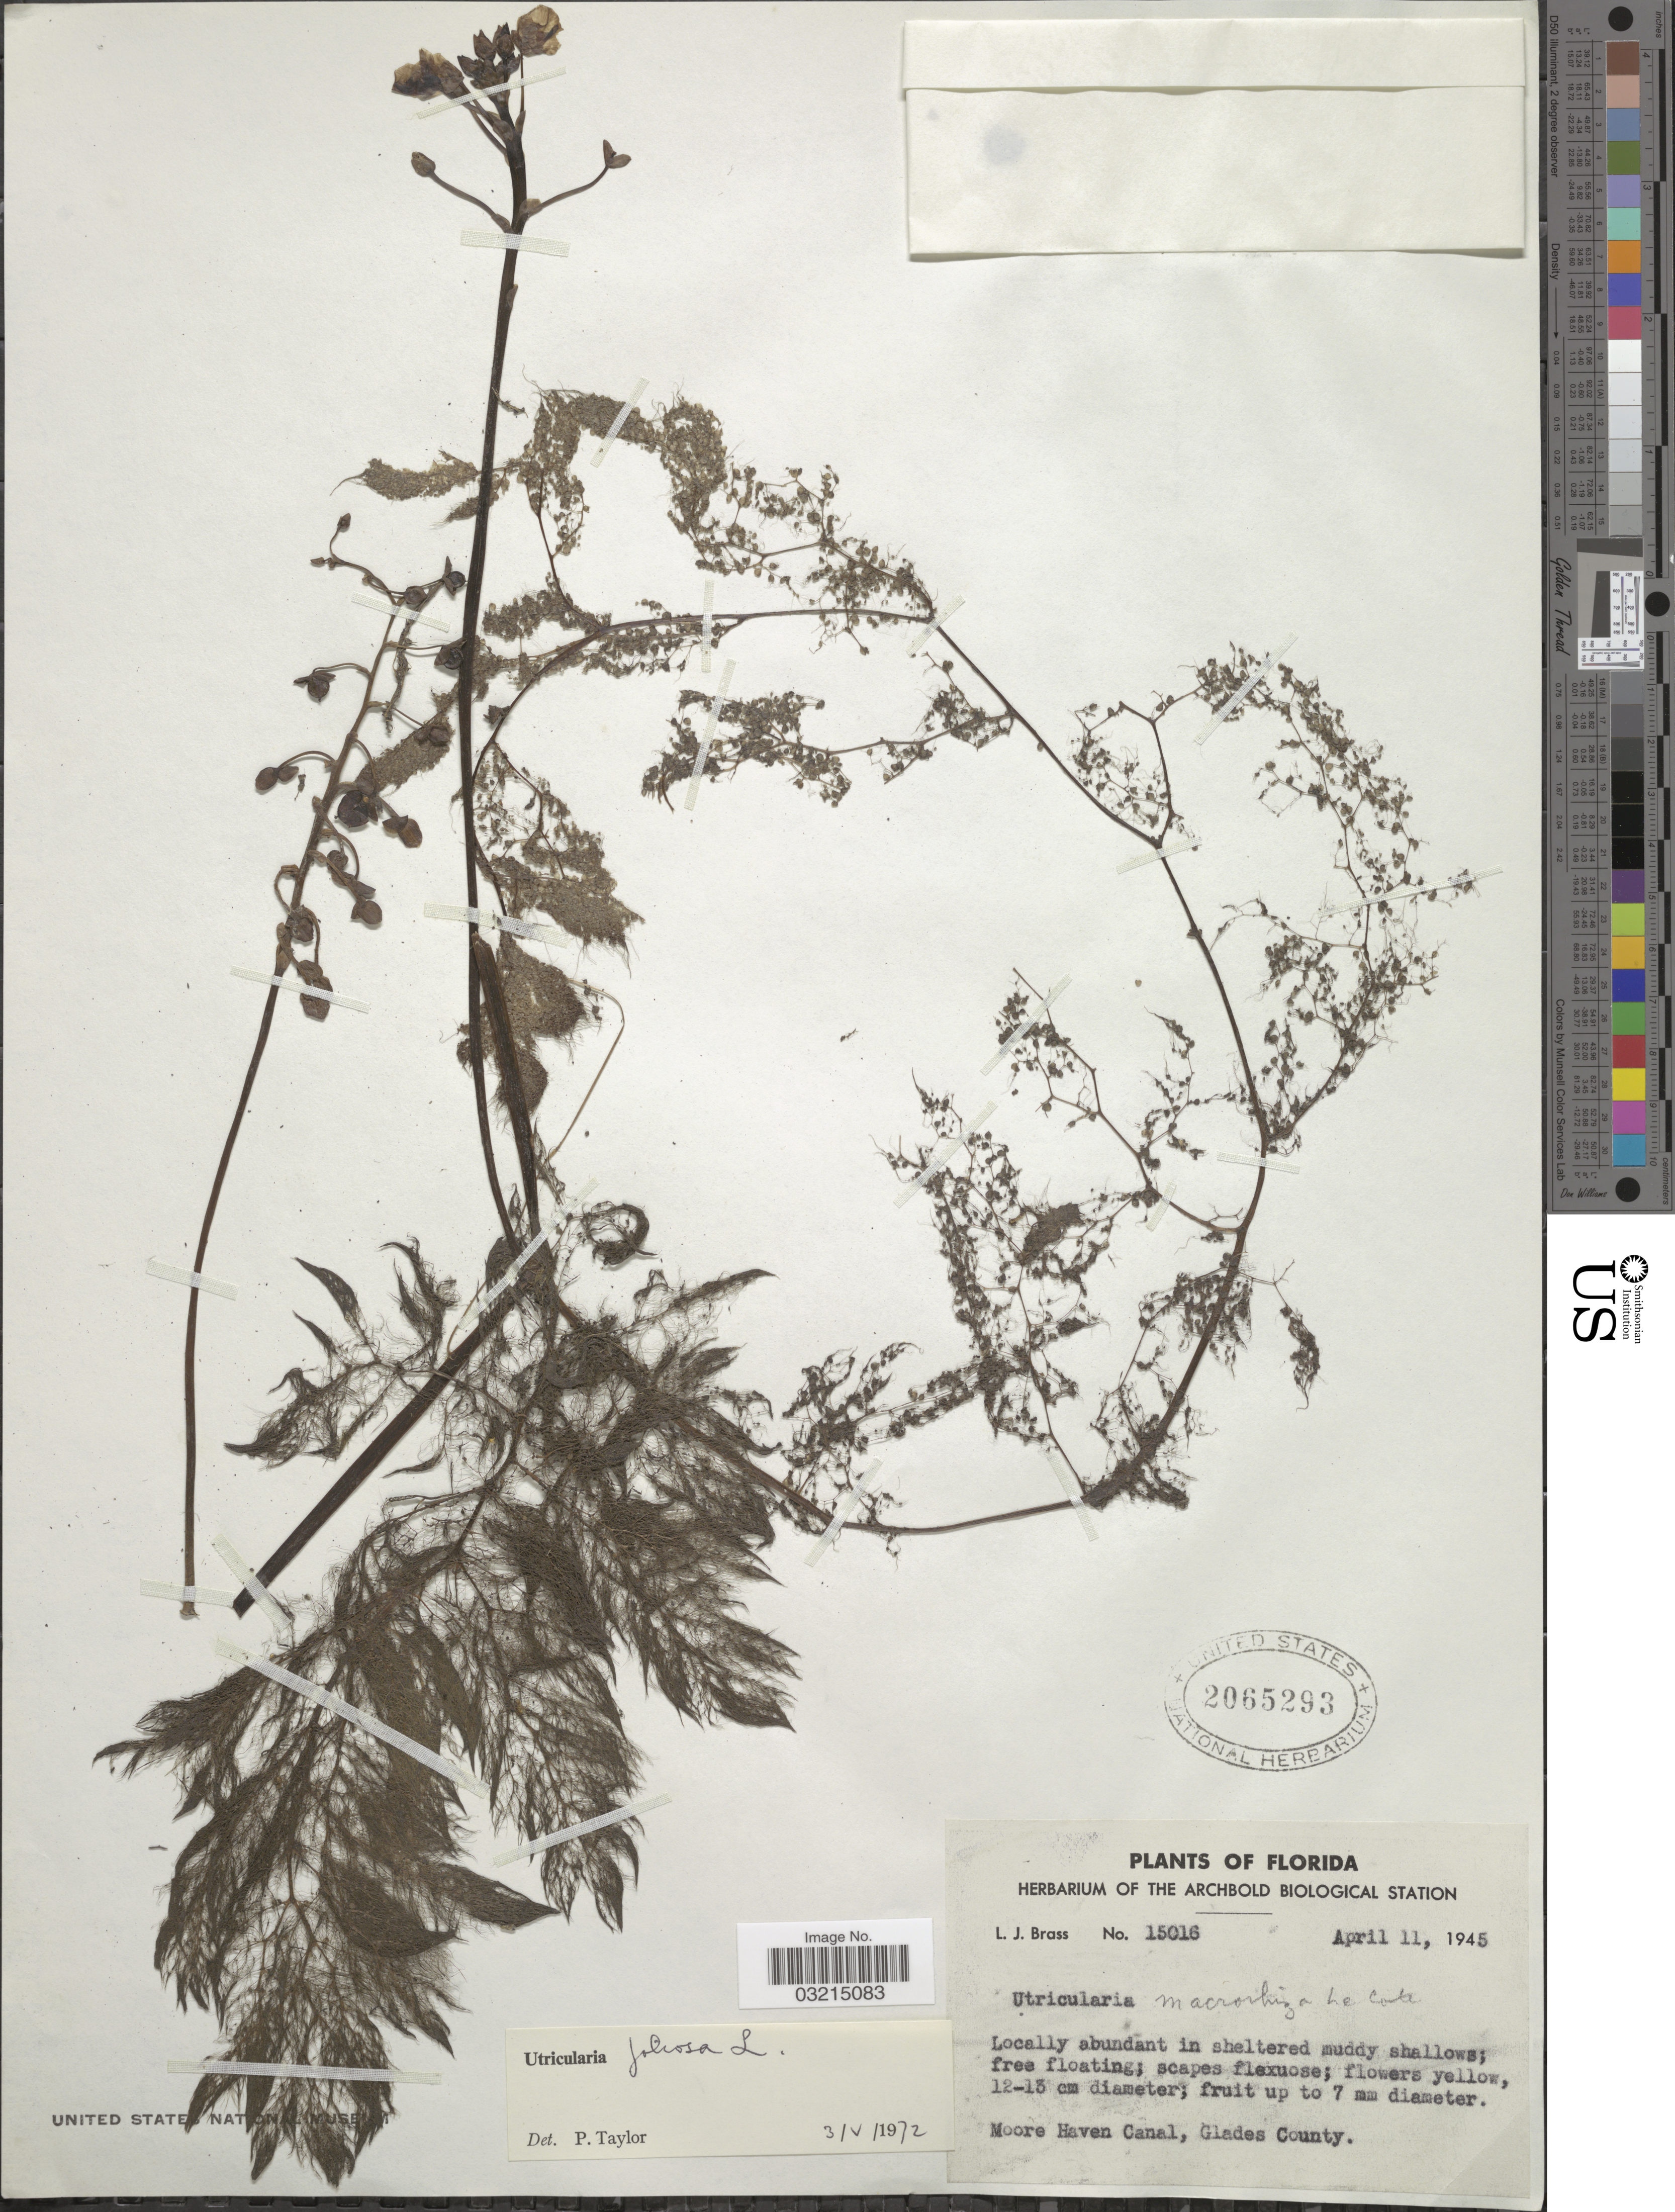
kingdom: Plantae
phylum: Tracheophyta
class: Magnoliopsida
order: Lamiales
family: Lentibulariaceae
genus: Utricularia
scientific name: Utricularia foliosa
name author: L.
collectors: L. J. Brass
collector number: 15016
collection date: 1945-04-11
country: United States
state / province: Florida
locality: Moore Haven Canal, Glades County.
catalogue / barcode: US 2065293